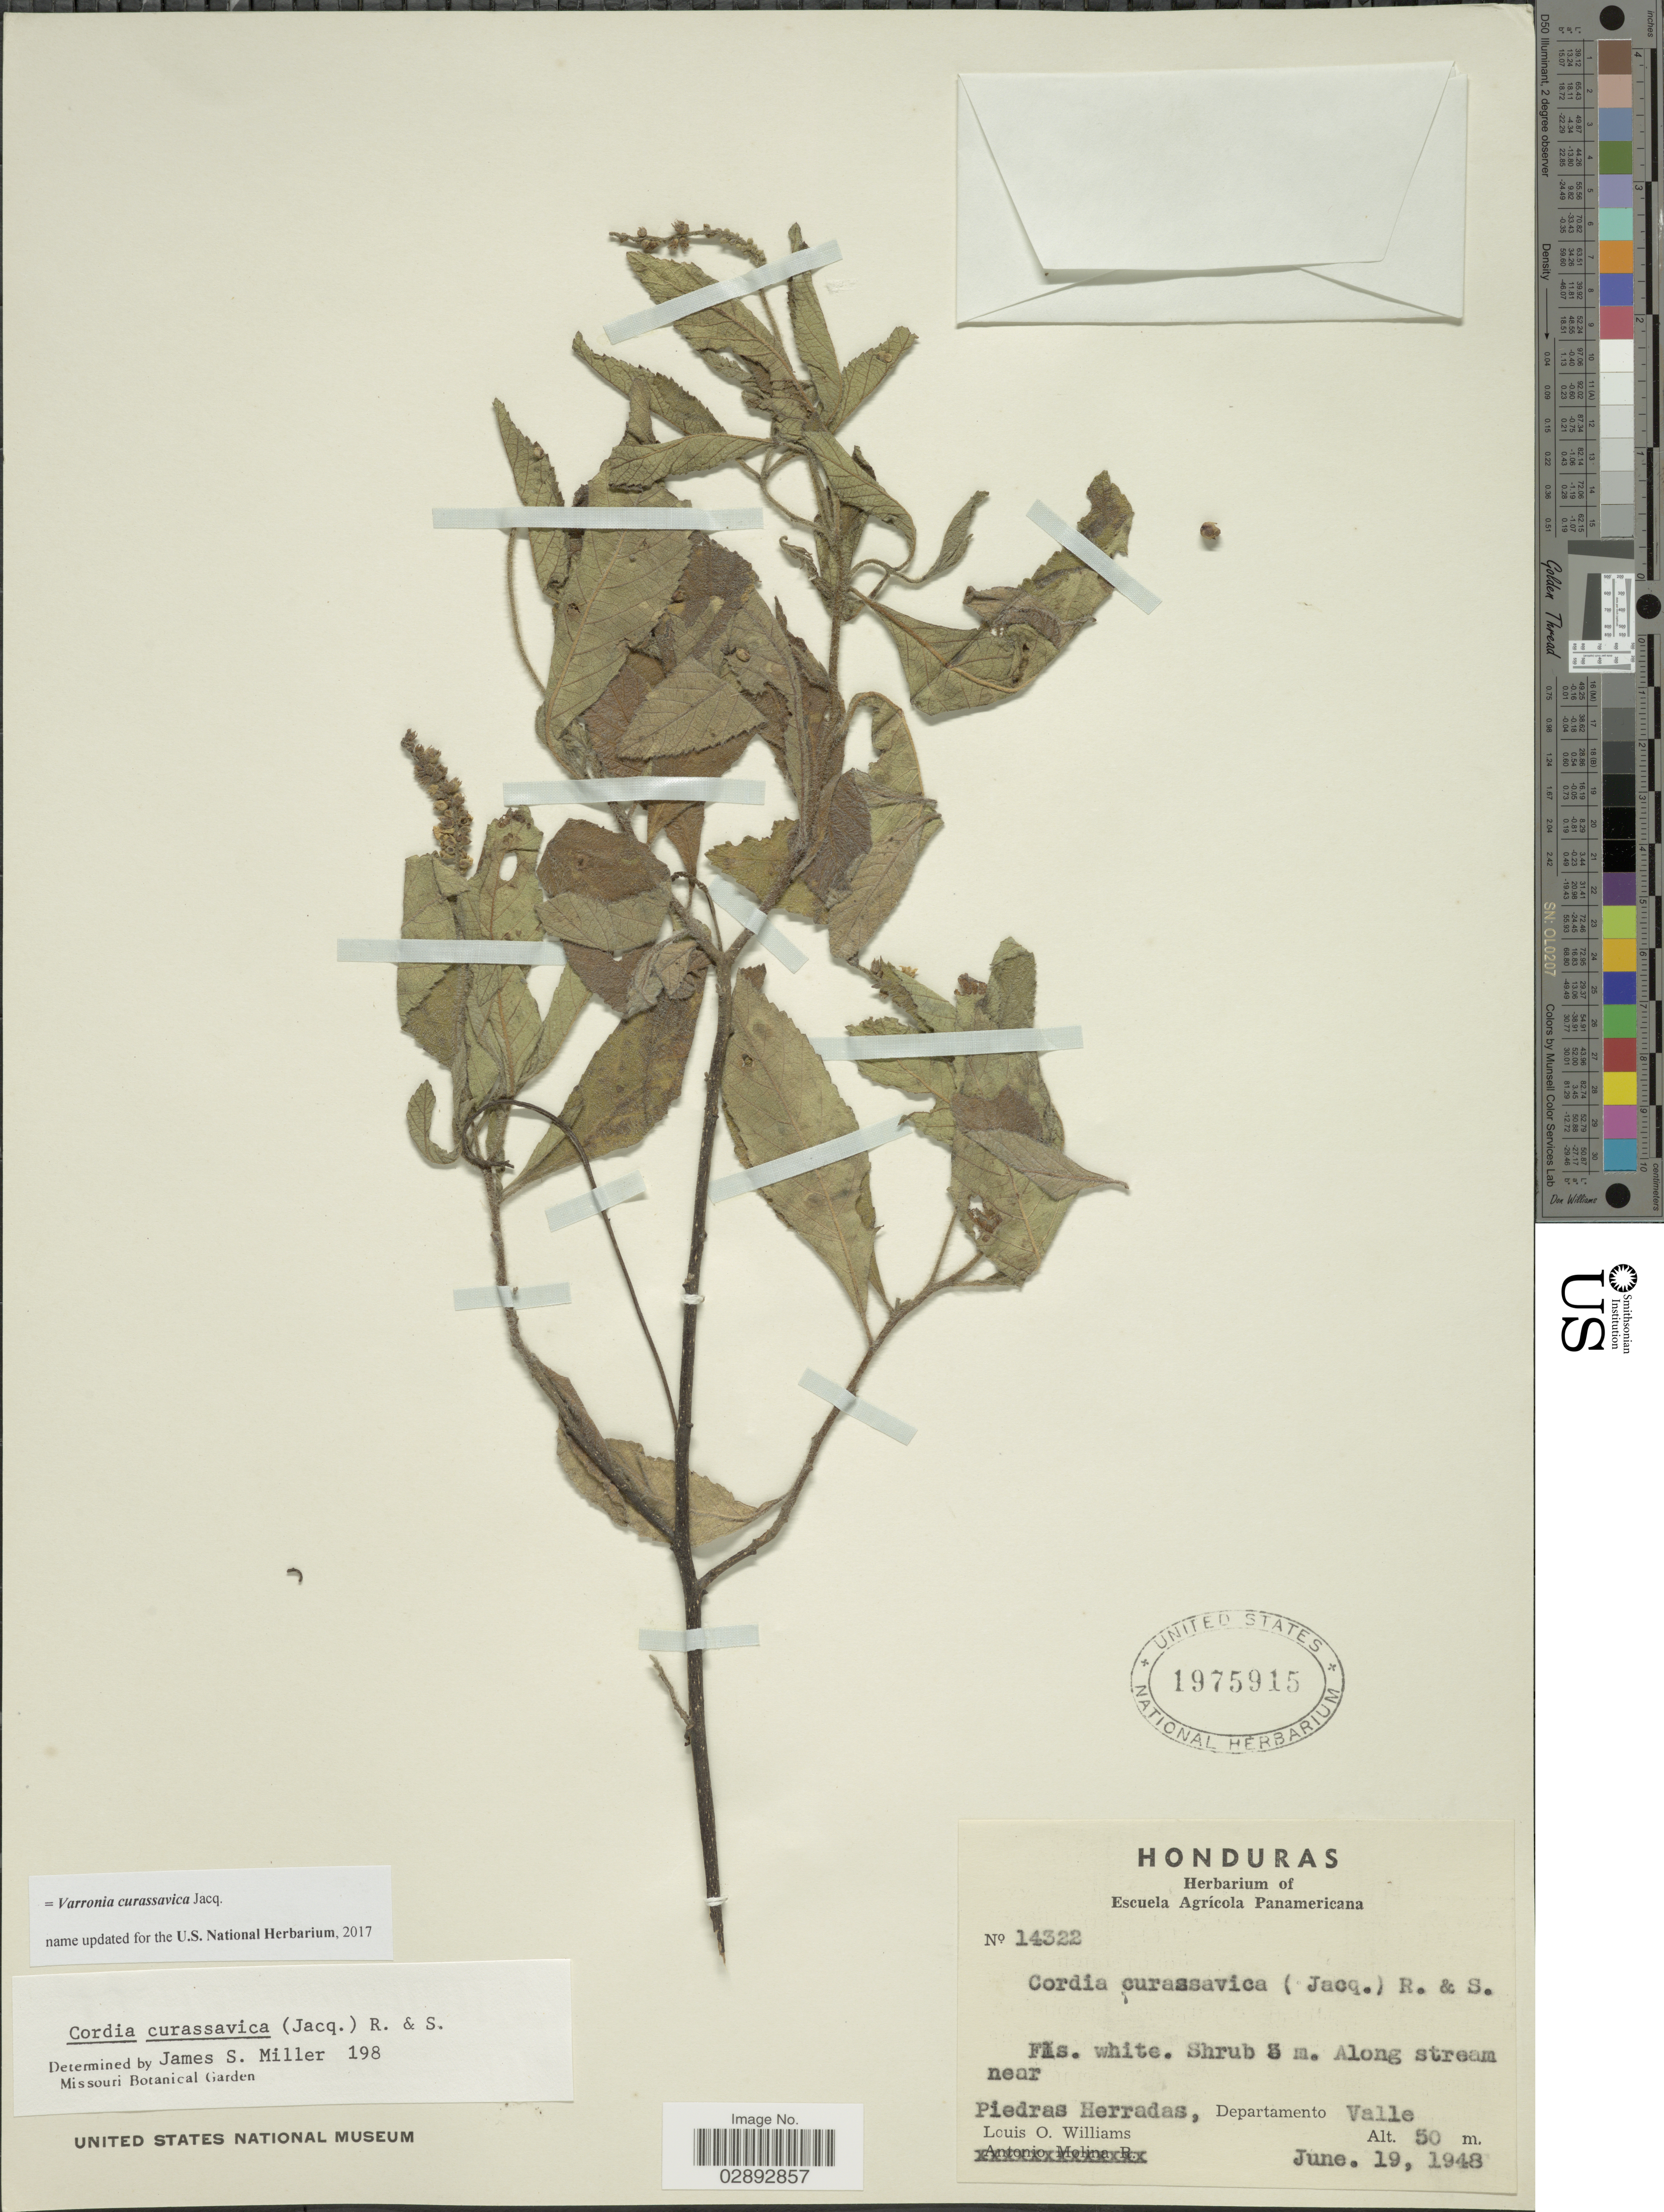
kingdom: Plantae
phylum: Tracheophyta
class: Magnoliopsida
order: Boraginales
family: Cordiaceae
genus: Varronia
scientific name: Varronia curassavica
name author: Jacq.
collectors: L. O. Williams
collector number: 14322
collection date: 1948-06-19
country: Honduras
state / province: Valle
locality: Along stream near Piedras Herradas, Departamento Valle.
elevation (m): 50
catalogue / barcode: US 1975915